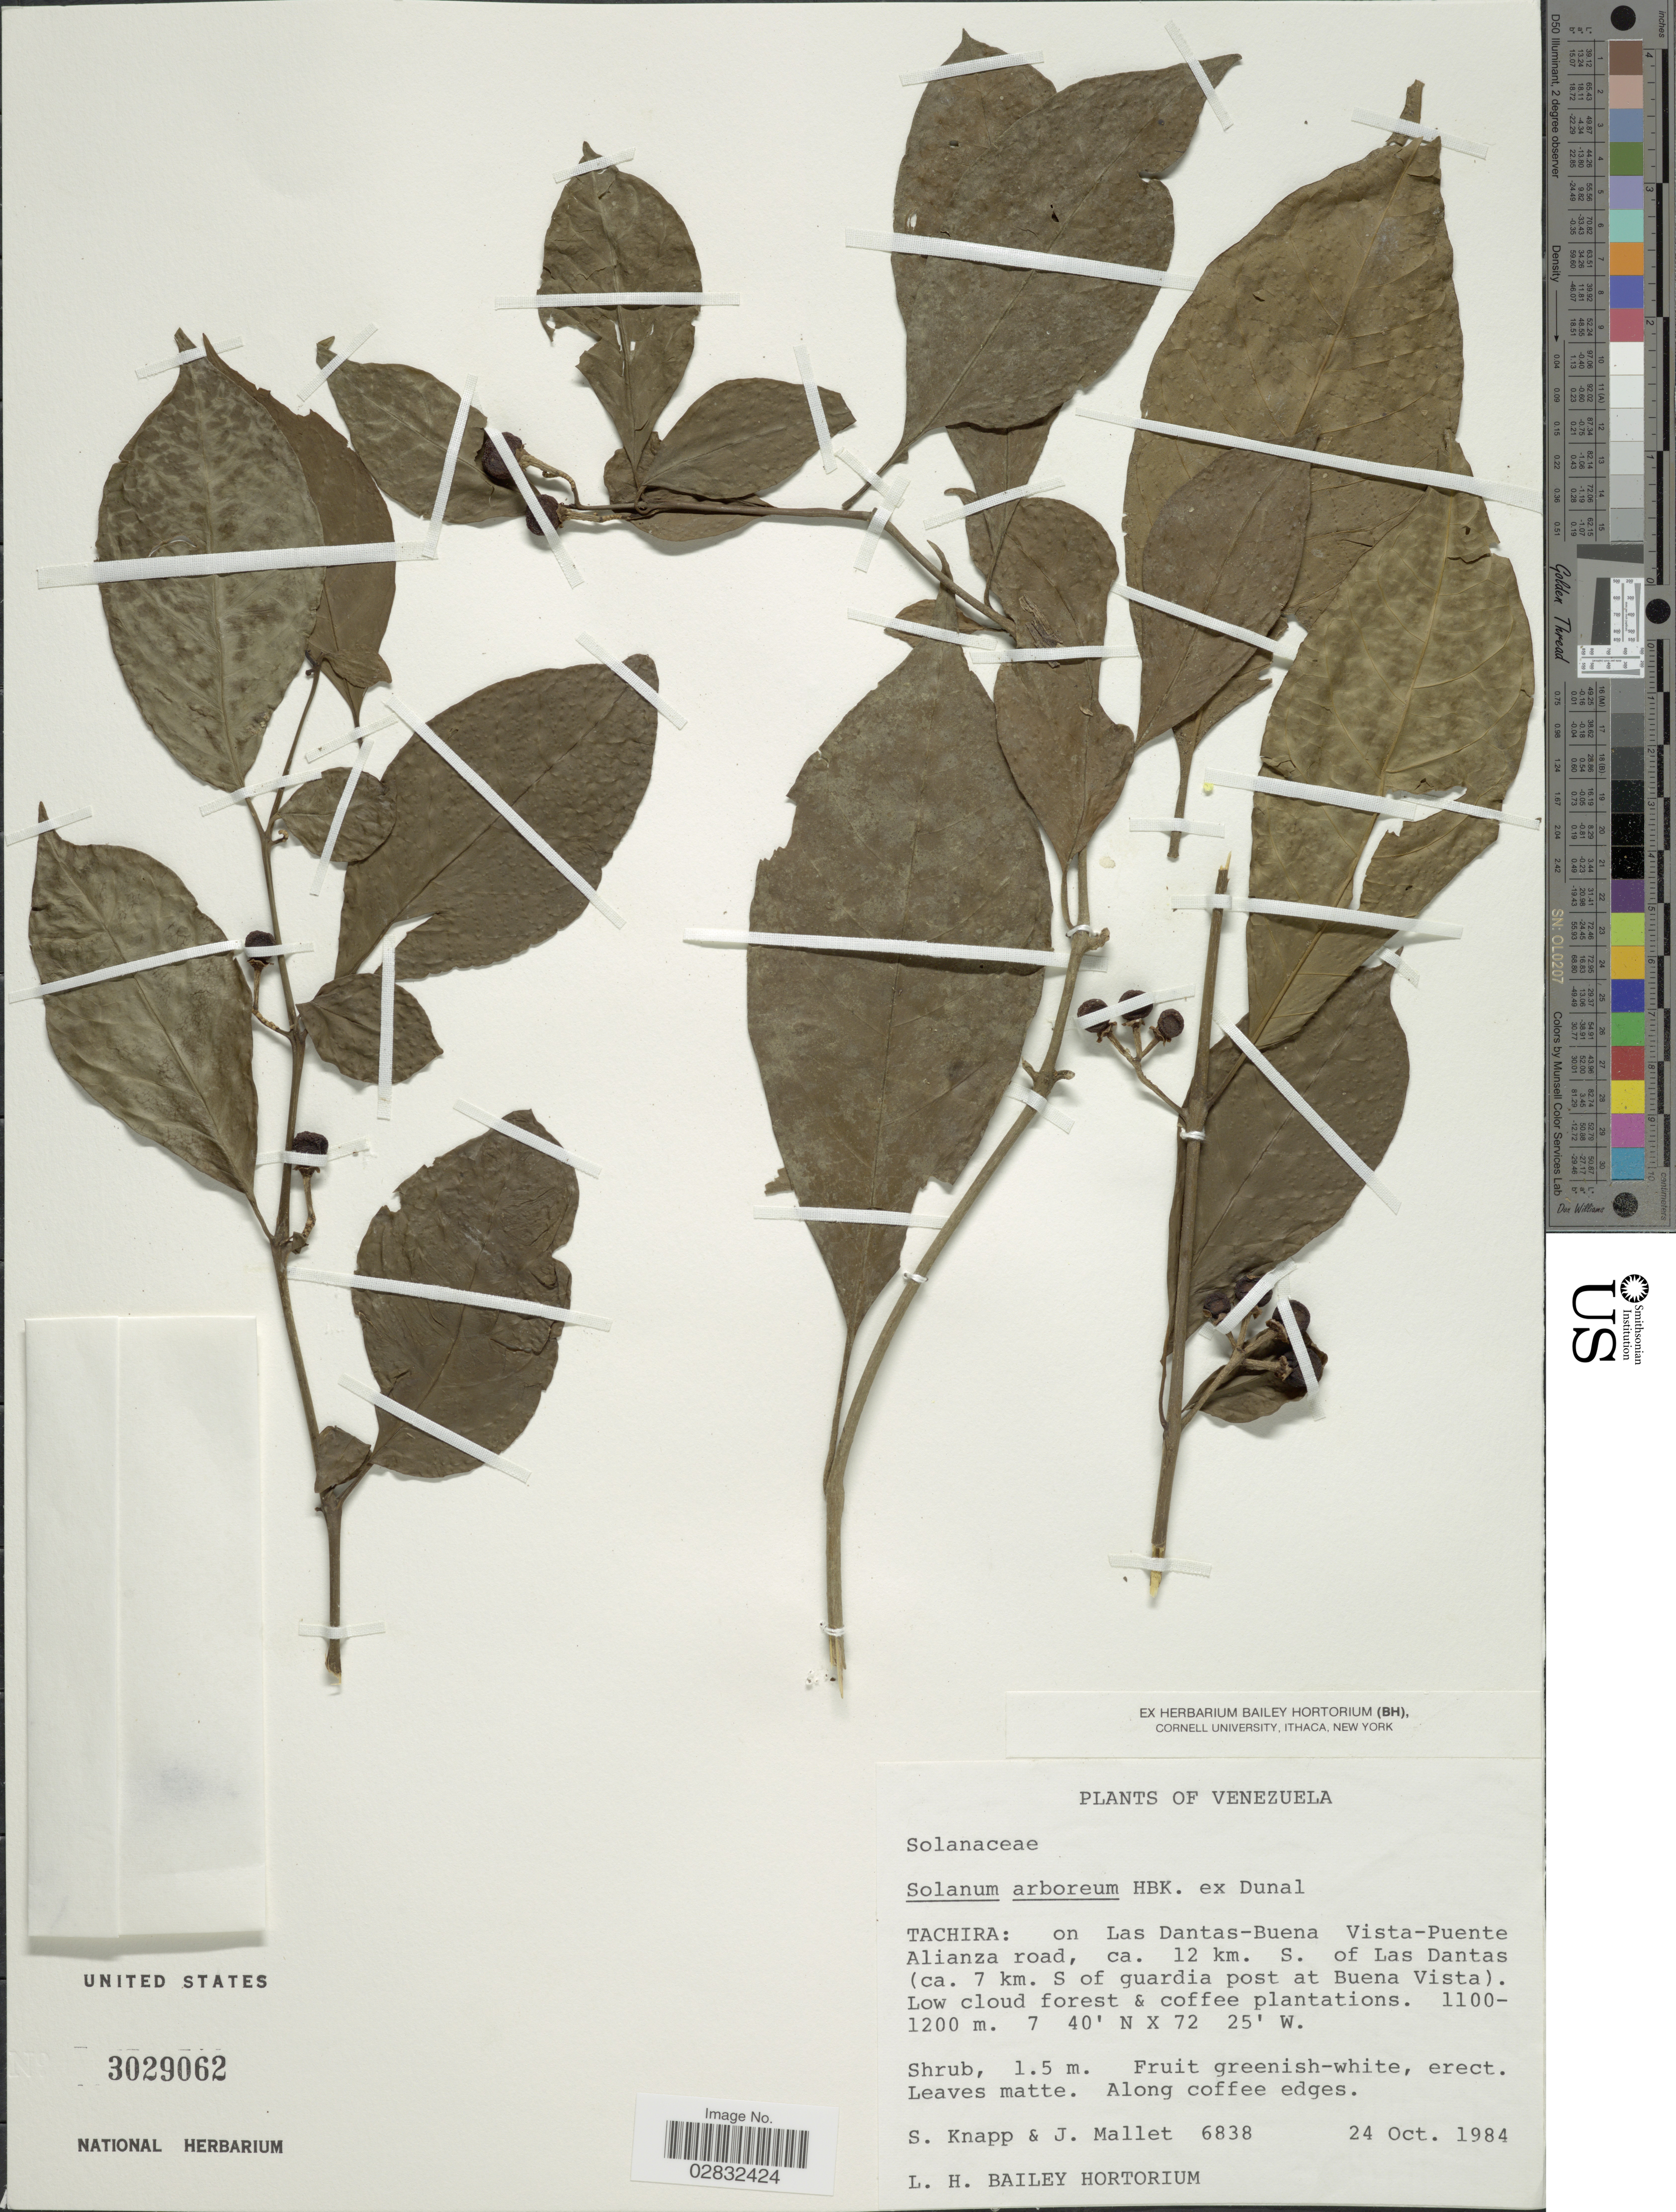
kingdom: Plantae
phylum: Tracheophyta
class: Magnoliopsida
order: Solanales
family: Solanaceae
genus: Solanum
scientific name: Solanum arboreum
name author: Dunal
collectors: S. Knapp & J. Mallet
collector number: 6838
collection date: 1984-10-24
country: Venezuela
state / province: Tachira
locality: Tachira: on Las Dantas-Buena Vista-Puente Alianza road, ca. 12 km. S. of Las Dantas (ca. 7 km. S of guardia post at Buena Vista).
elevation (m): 1100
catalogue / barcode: US 3029062